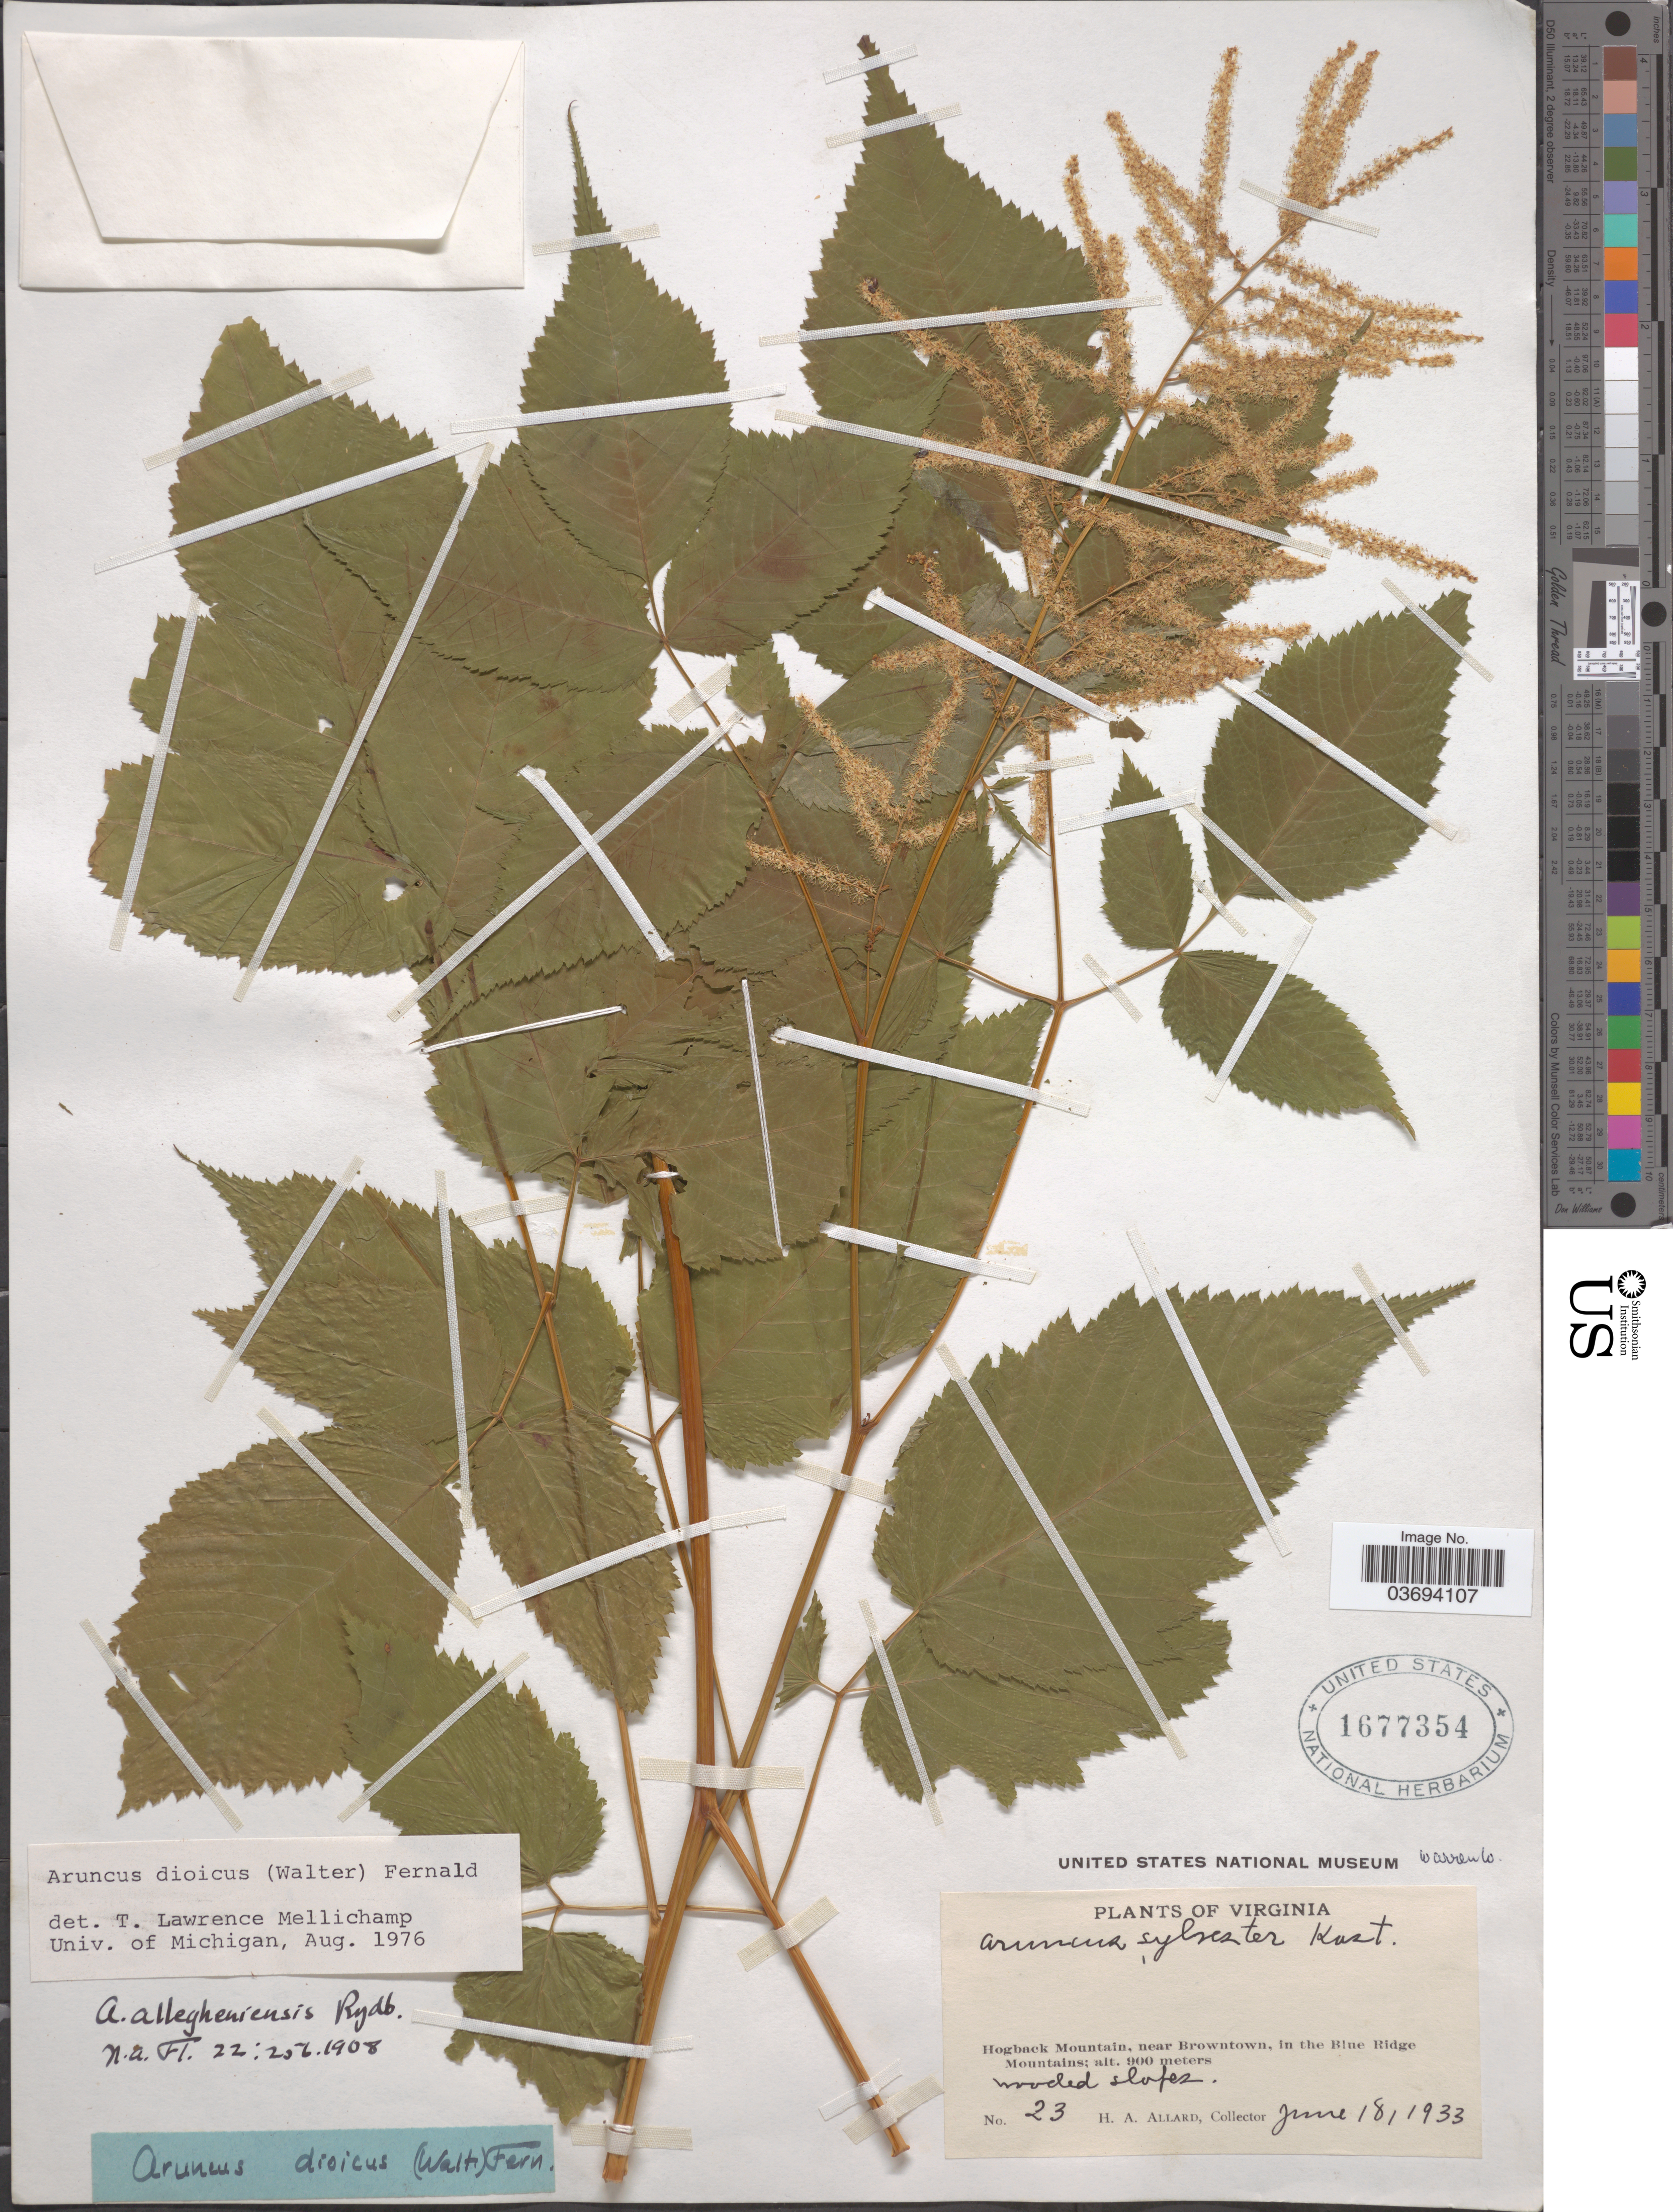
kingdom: Plantae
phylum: Tracheophyta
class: Magnoliopsida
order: Rosales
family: Rosaceae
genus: Aruncus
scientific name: Aruncus dioicus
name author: (Walter) Fernald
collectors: H. A. Allard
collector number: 23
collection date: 1933-06-18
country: United States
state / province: Virginia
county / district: Warren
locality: Hogback Mountain, near Browntown, in the Blue Ridge Mountains.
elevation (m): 900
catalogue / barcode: US 1677354